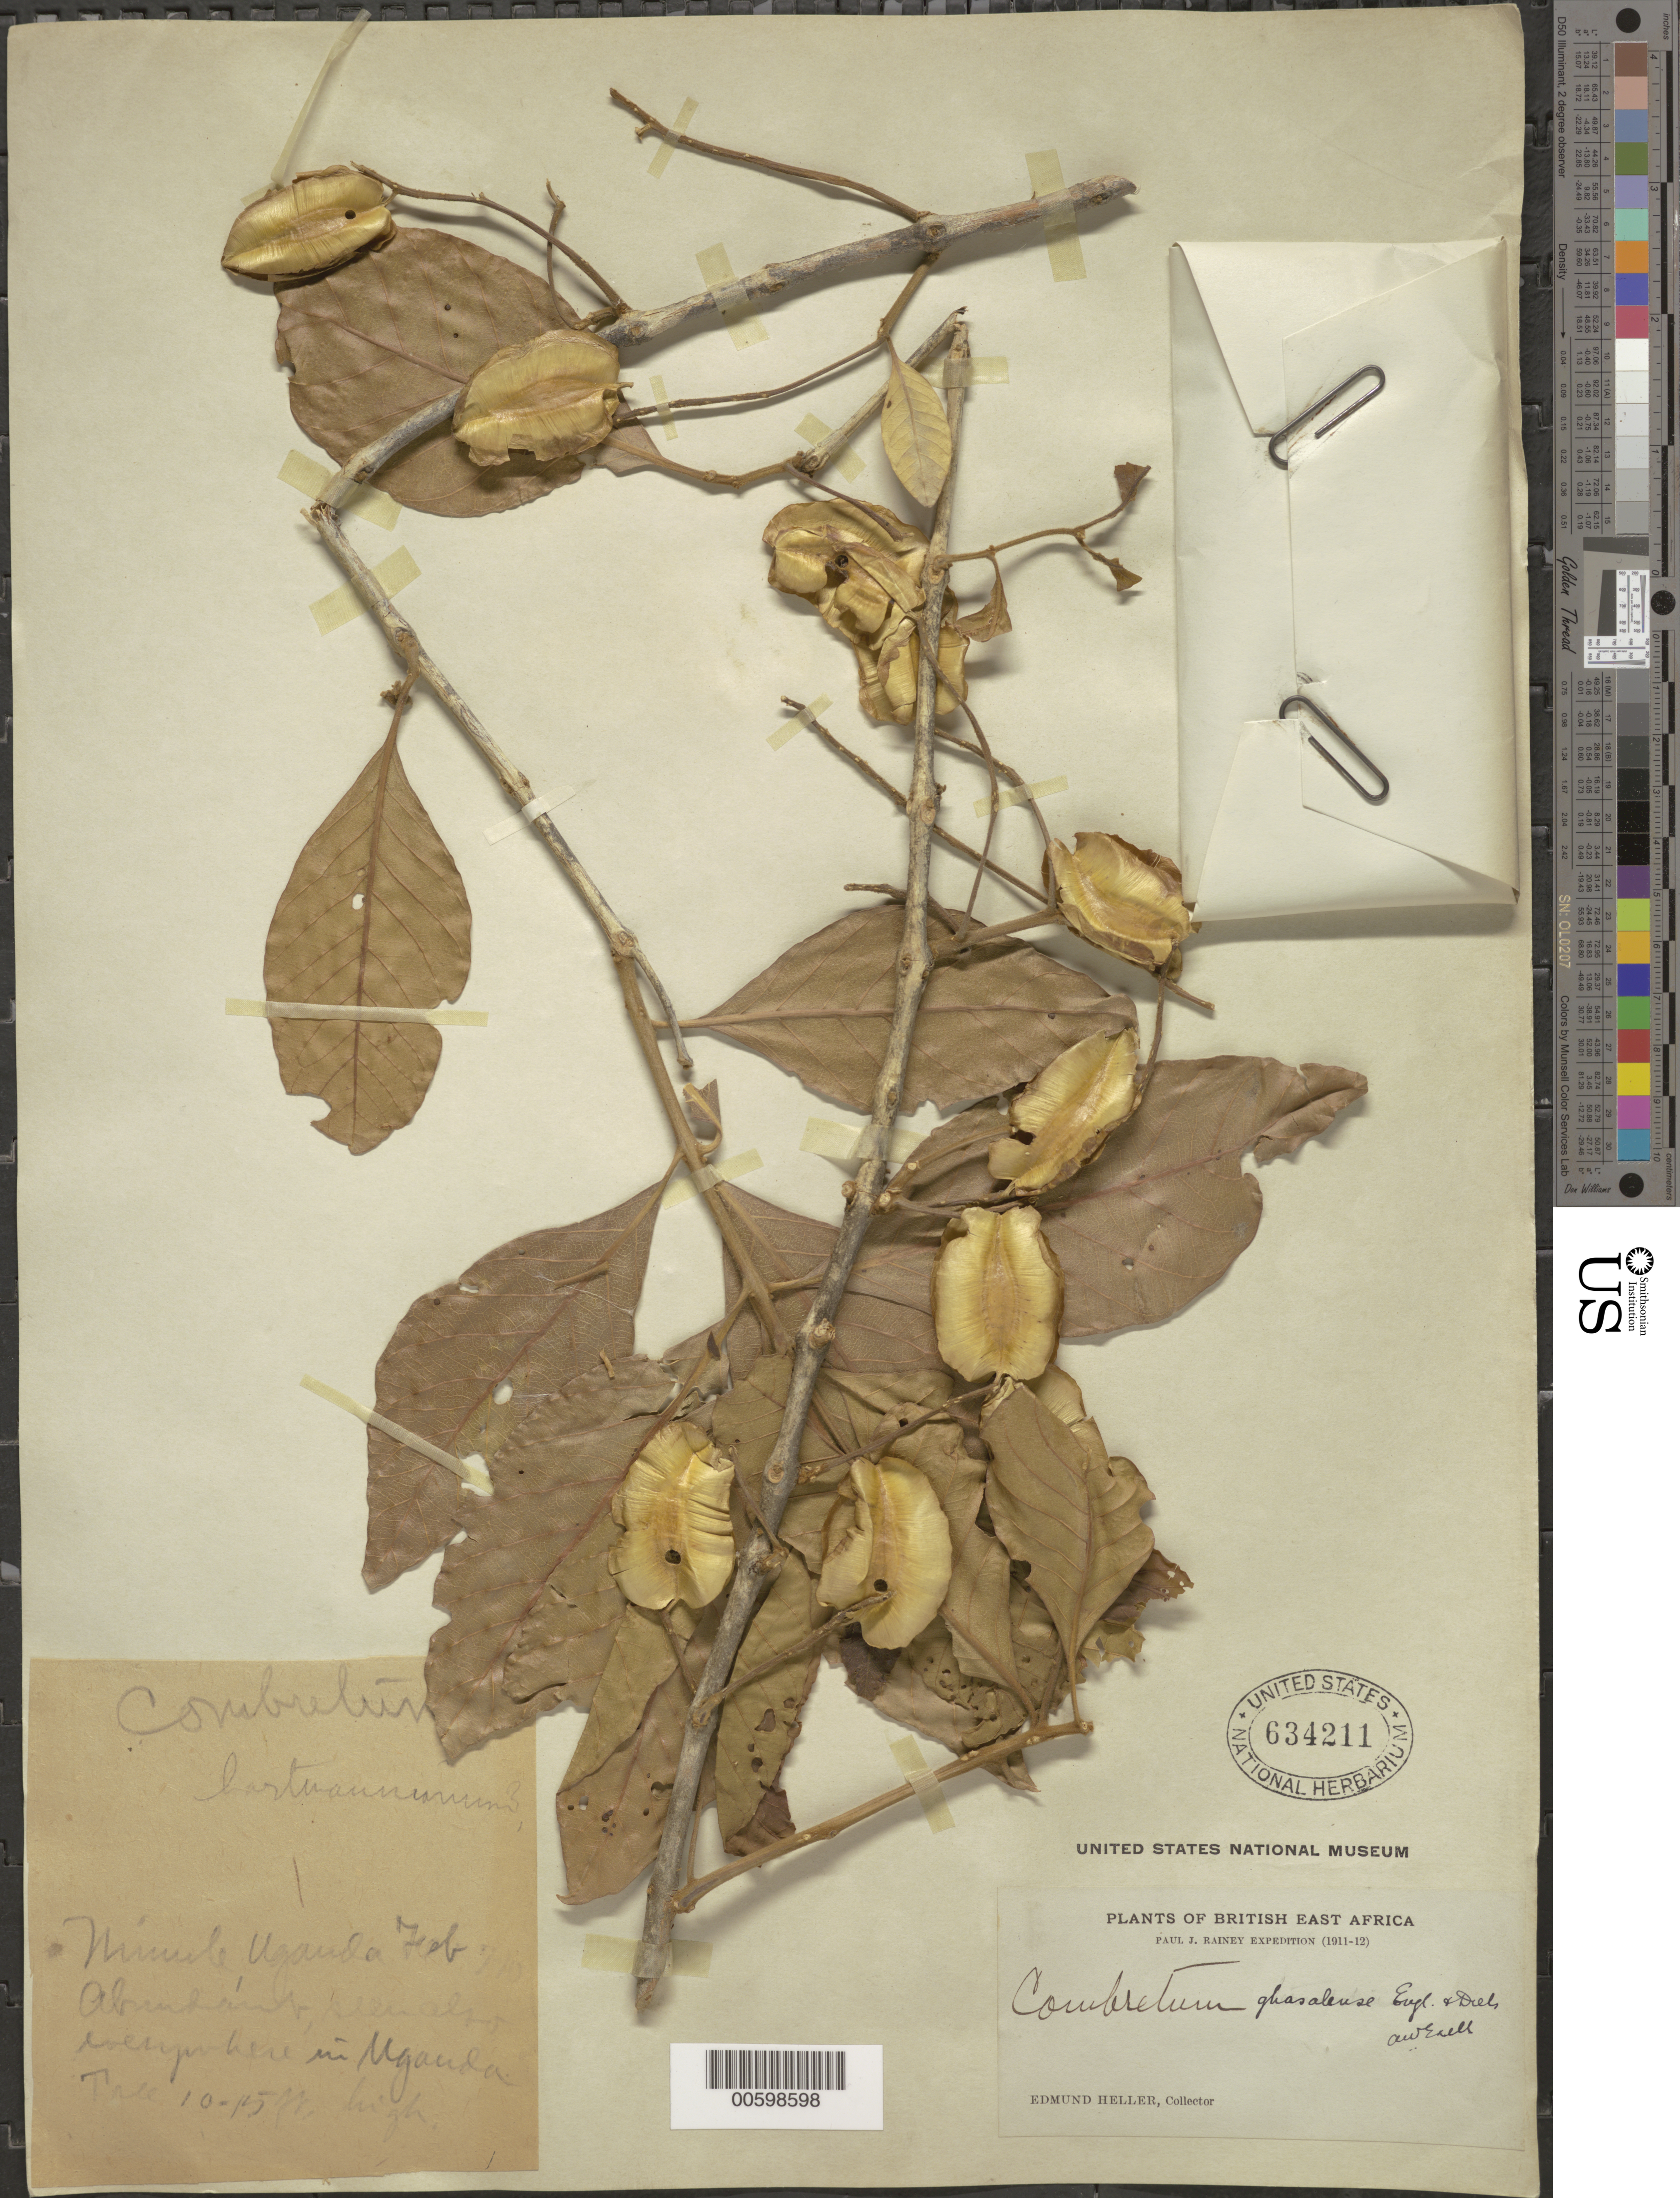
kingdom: Plantae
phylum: Tracheophyta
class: Magnoliopsida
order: Myrtales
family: Combretaceae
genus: Combretum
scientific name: Combretum sp.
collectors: E. Heller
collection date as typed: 1911 to -- --- 1912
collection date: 1911/1912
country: Sudan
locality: Nimule, Uganda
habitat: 10-15m high, abundant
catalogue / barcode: US 634211